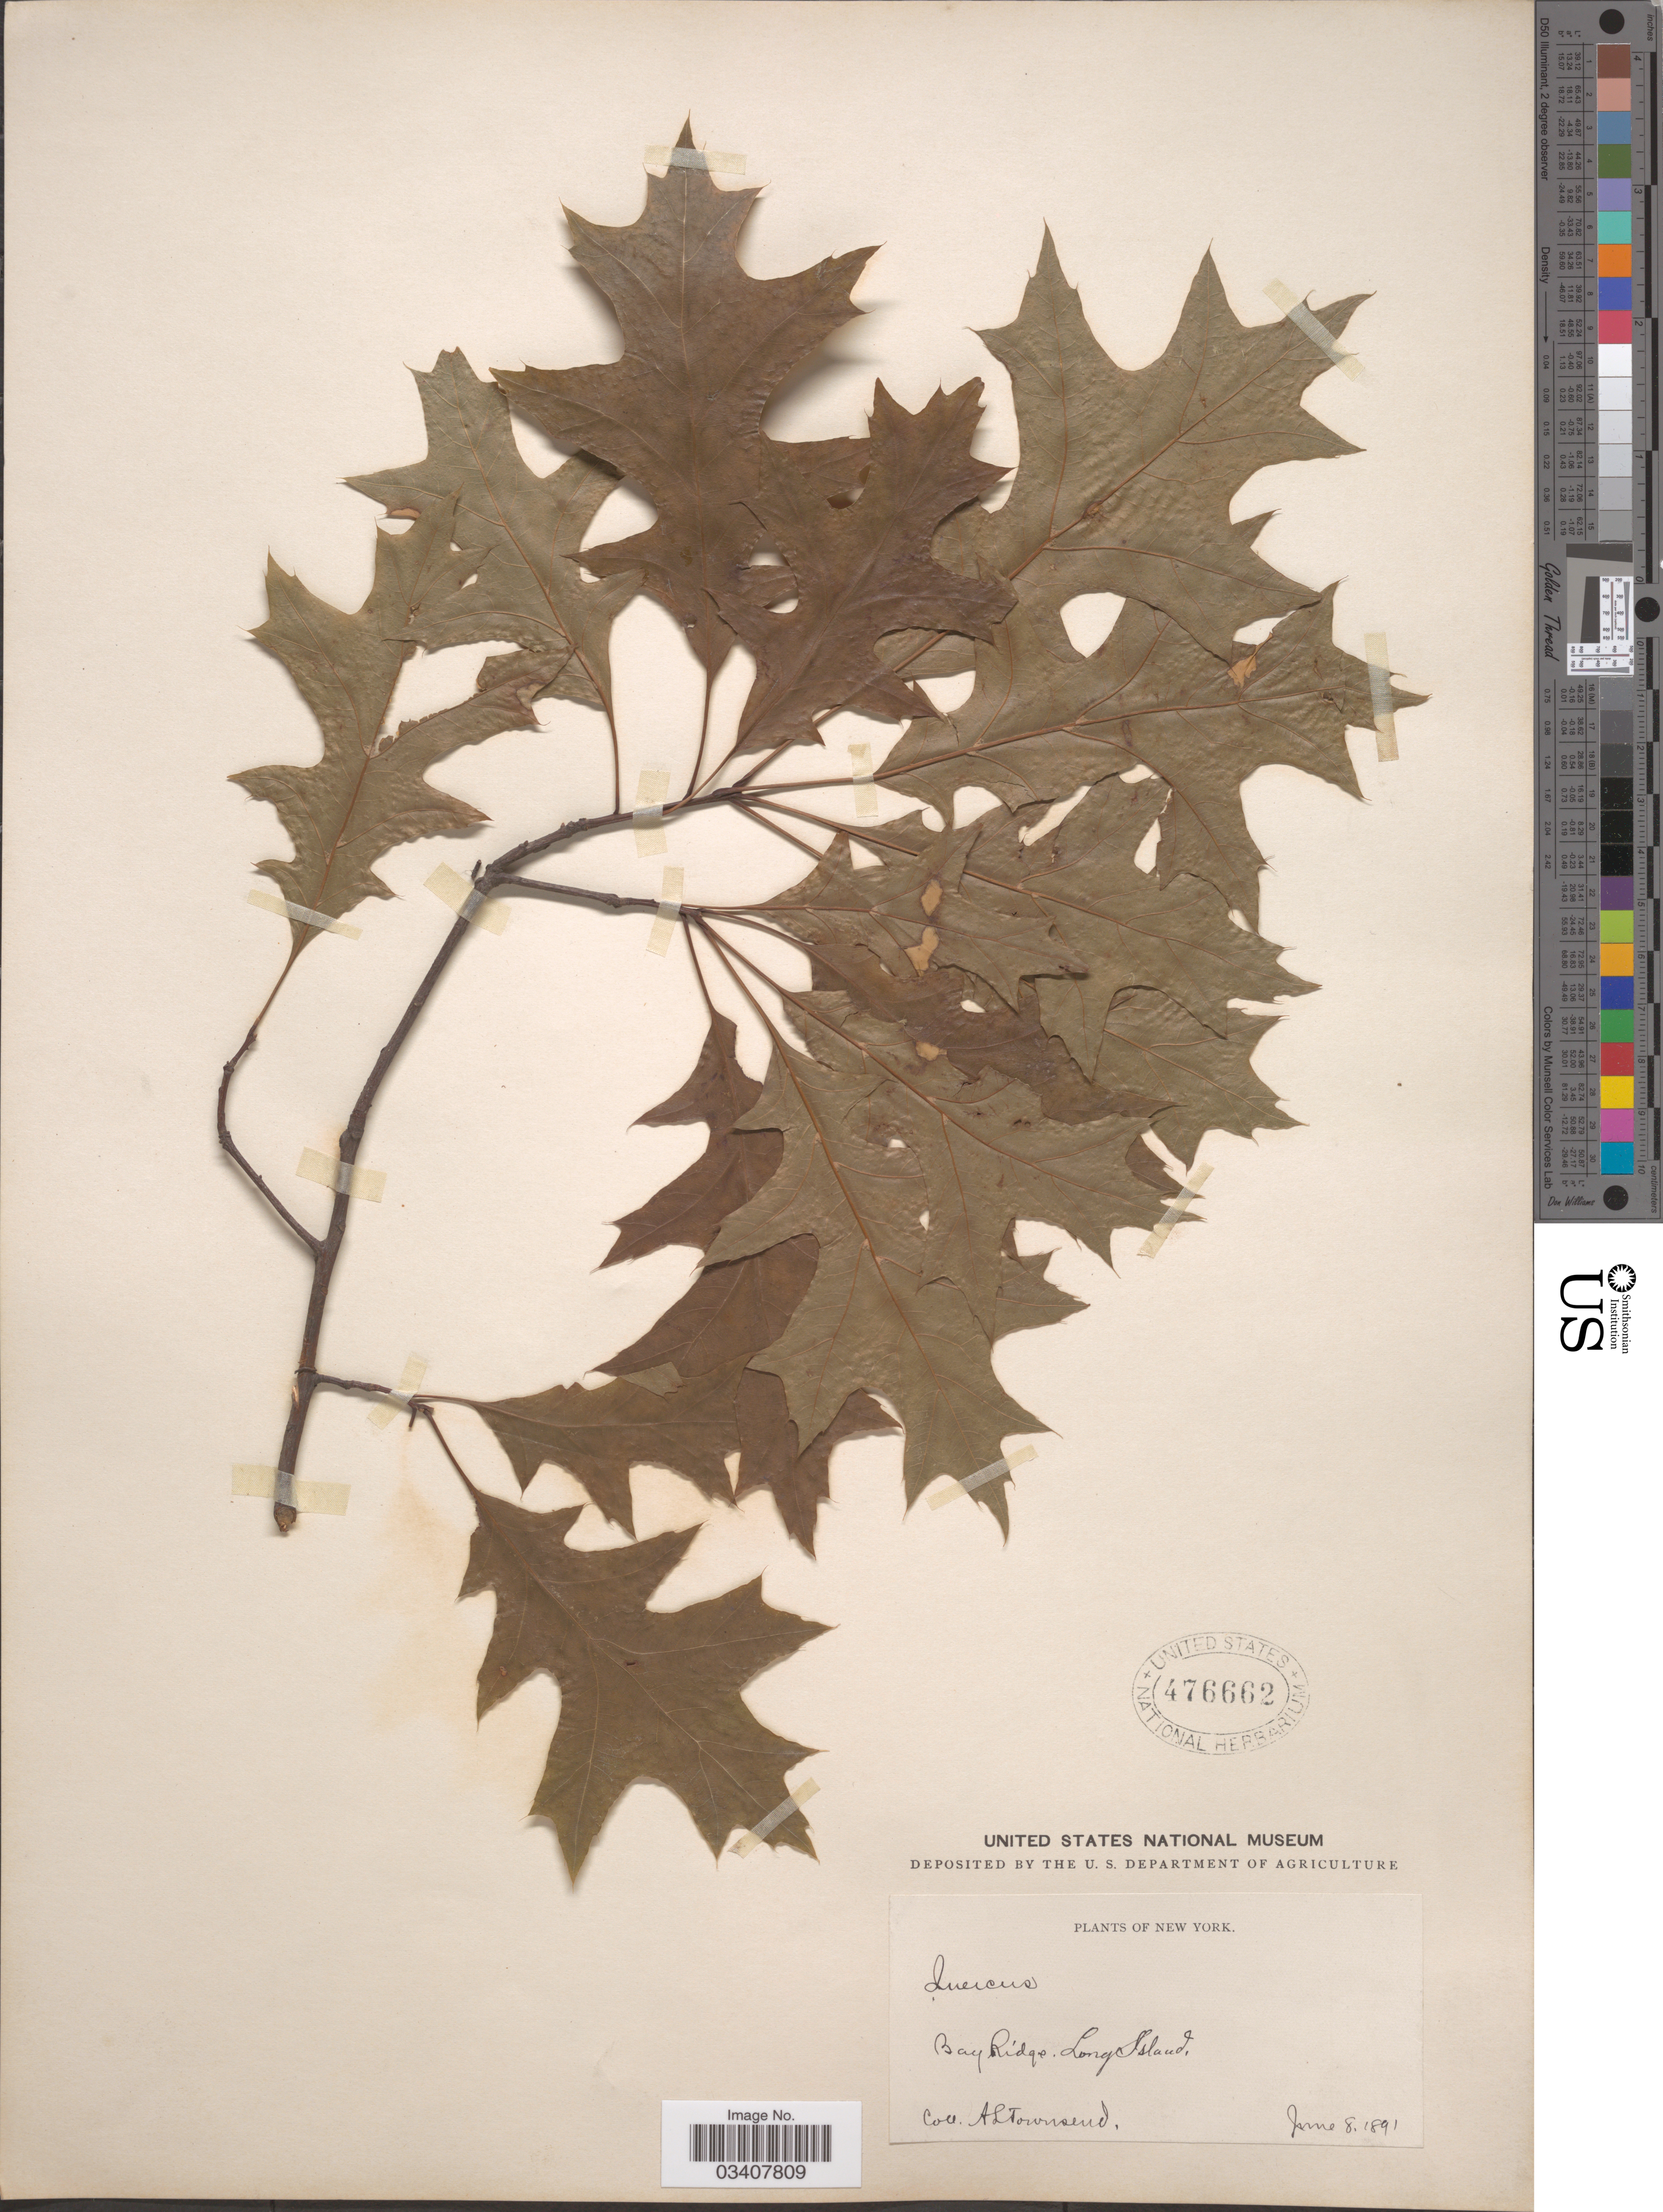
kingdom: Plantae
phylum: Tracheophyta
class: Magnoliopsida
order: Fagales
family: Fagaceae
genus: Quercus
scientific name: Quercus palustris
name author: Münchh.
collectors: A. Townsend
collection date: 1891-06-08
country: United States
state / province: New York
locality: Bay Ridge. Long Island.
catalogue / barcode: US 476662